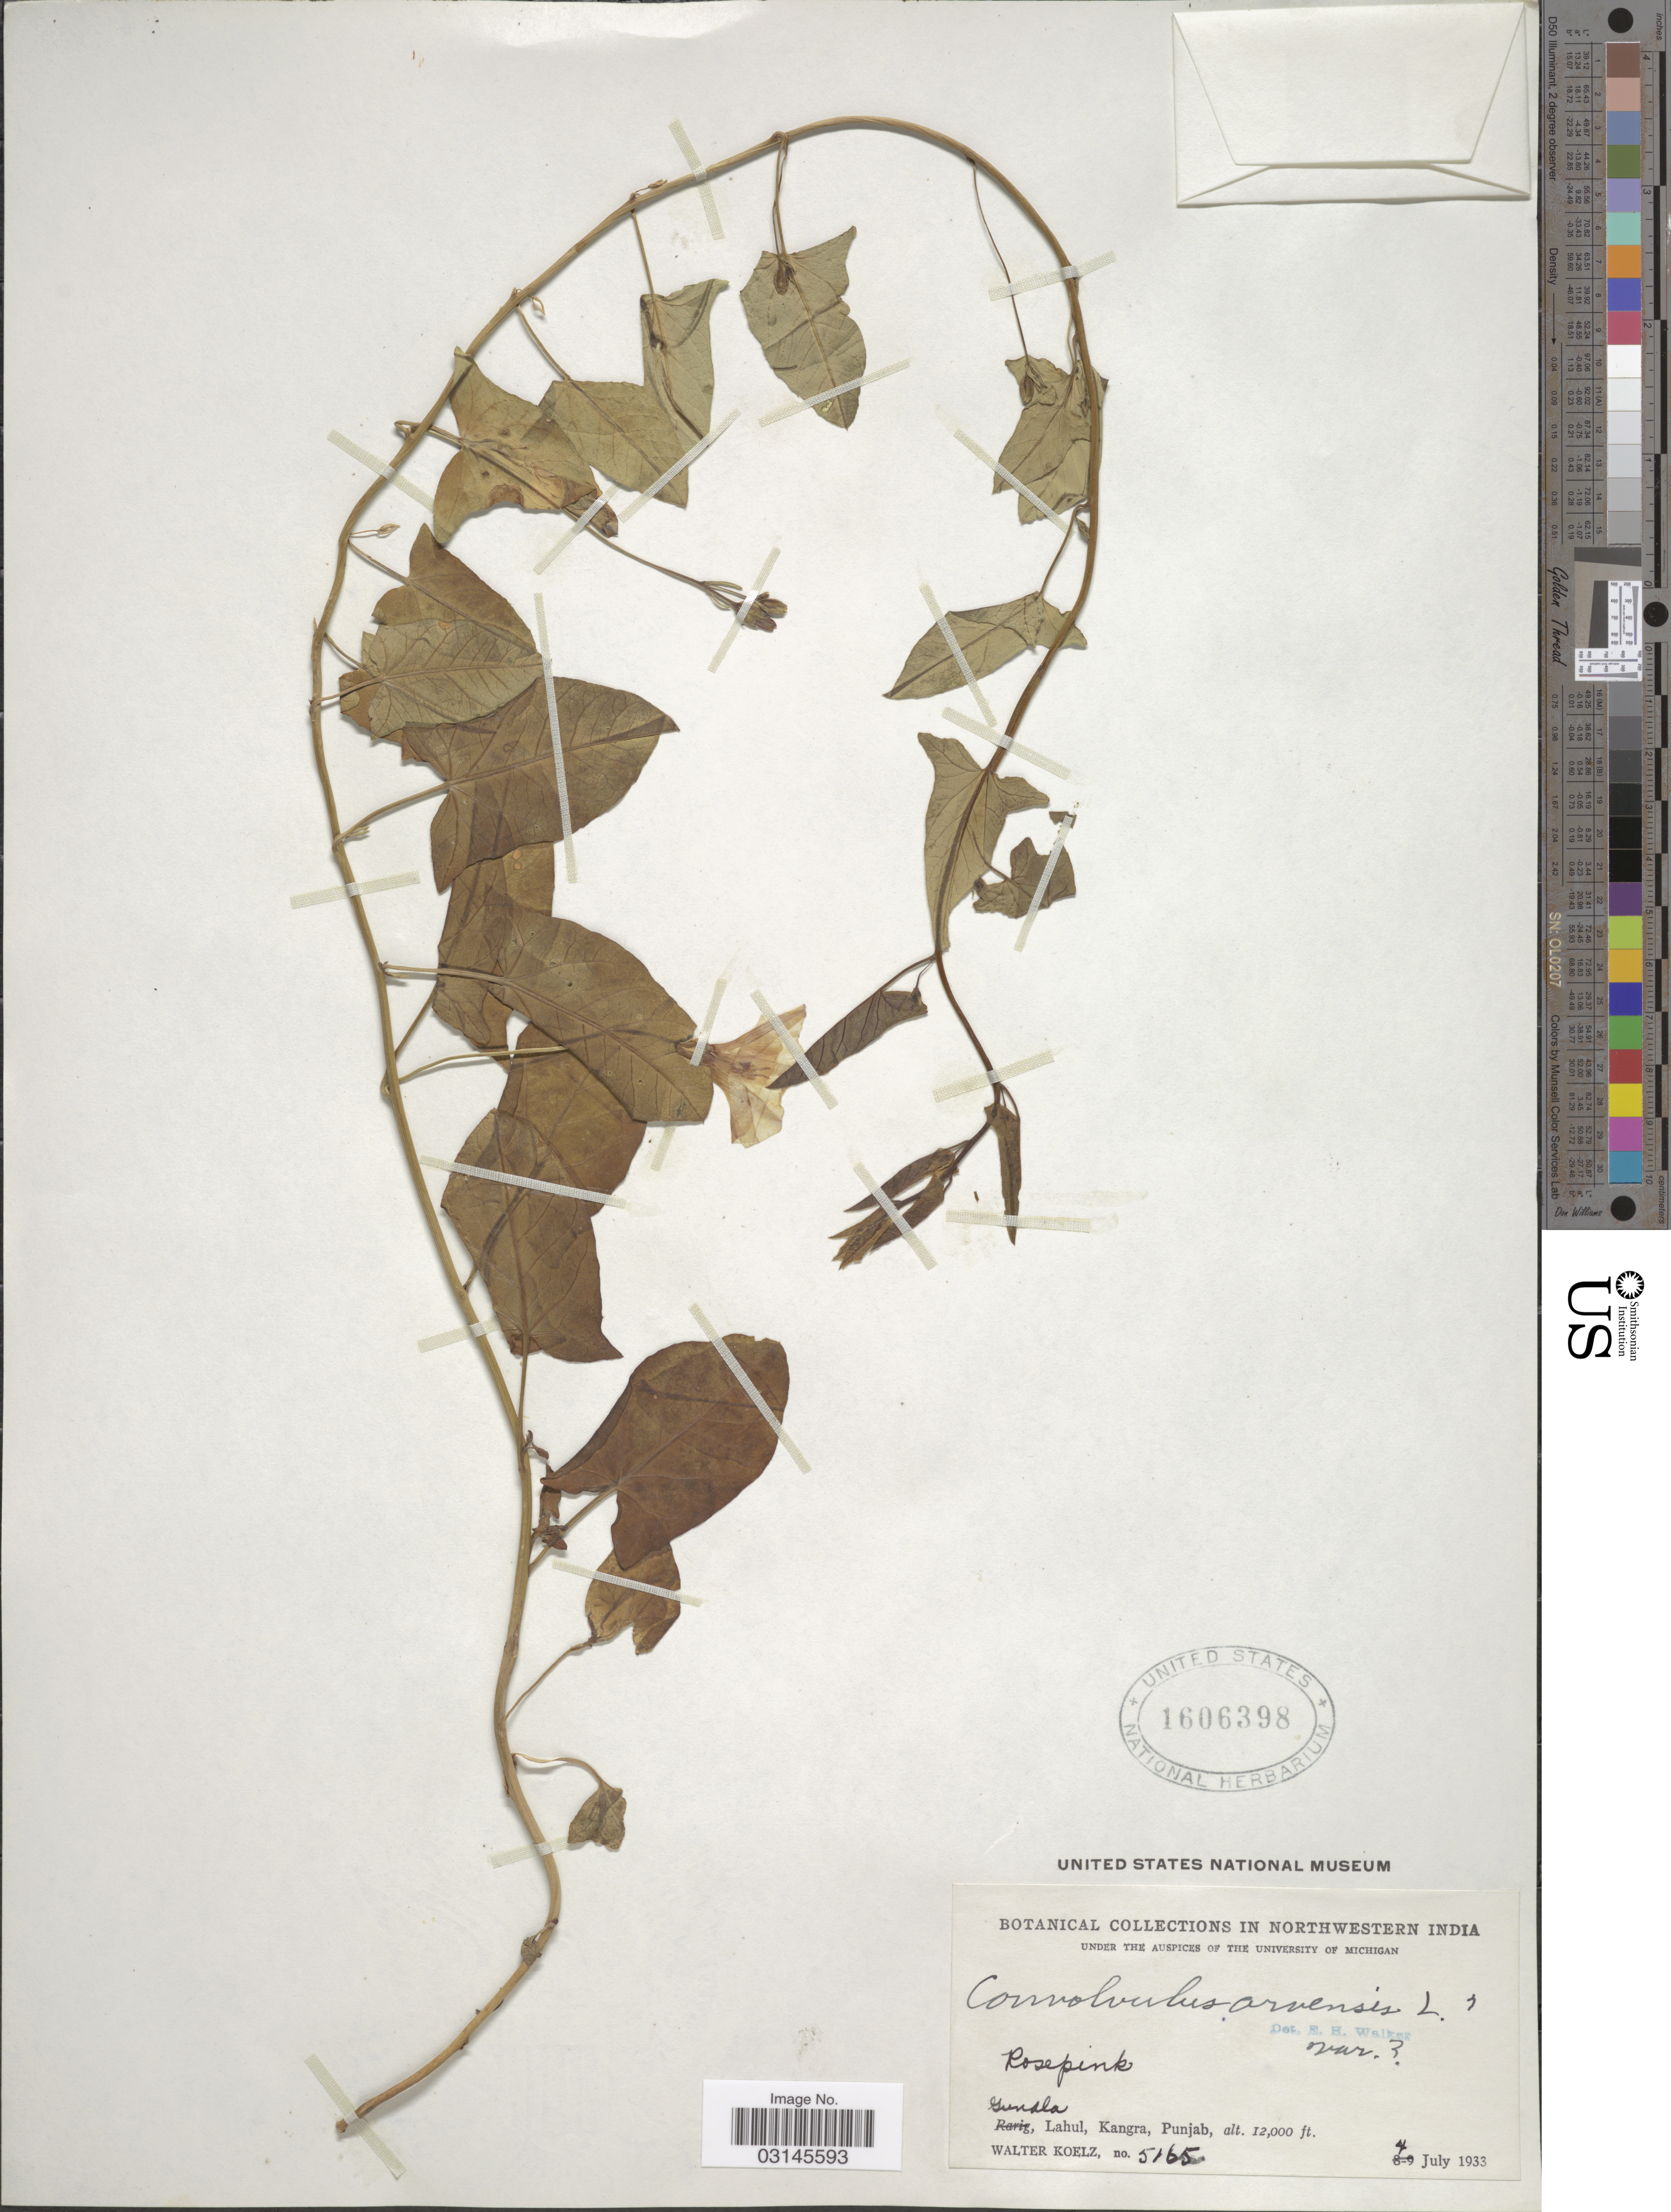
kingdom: Plantae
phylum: Tracheophyta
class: Magnoliopsida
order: Solanales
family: Convolvulaceae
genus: Convolvulus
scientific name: Convolvulus arvensis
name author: L.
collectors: W. N. Koelz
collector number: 5165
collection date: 1933-07-04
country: India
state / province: Punjab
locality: Northwestern India. Gundla, Lahul, Kangra.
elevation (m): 3658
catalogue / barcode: US 1606398